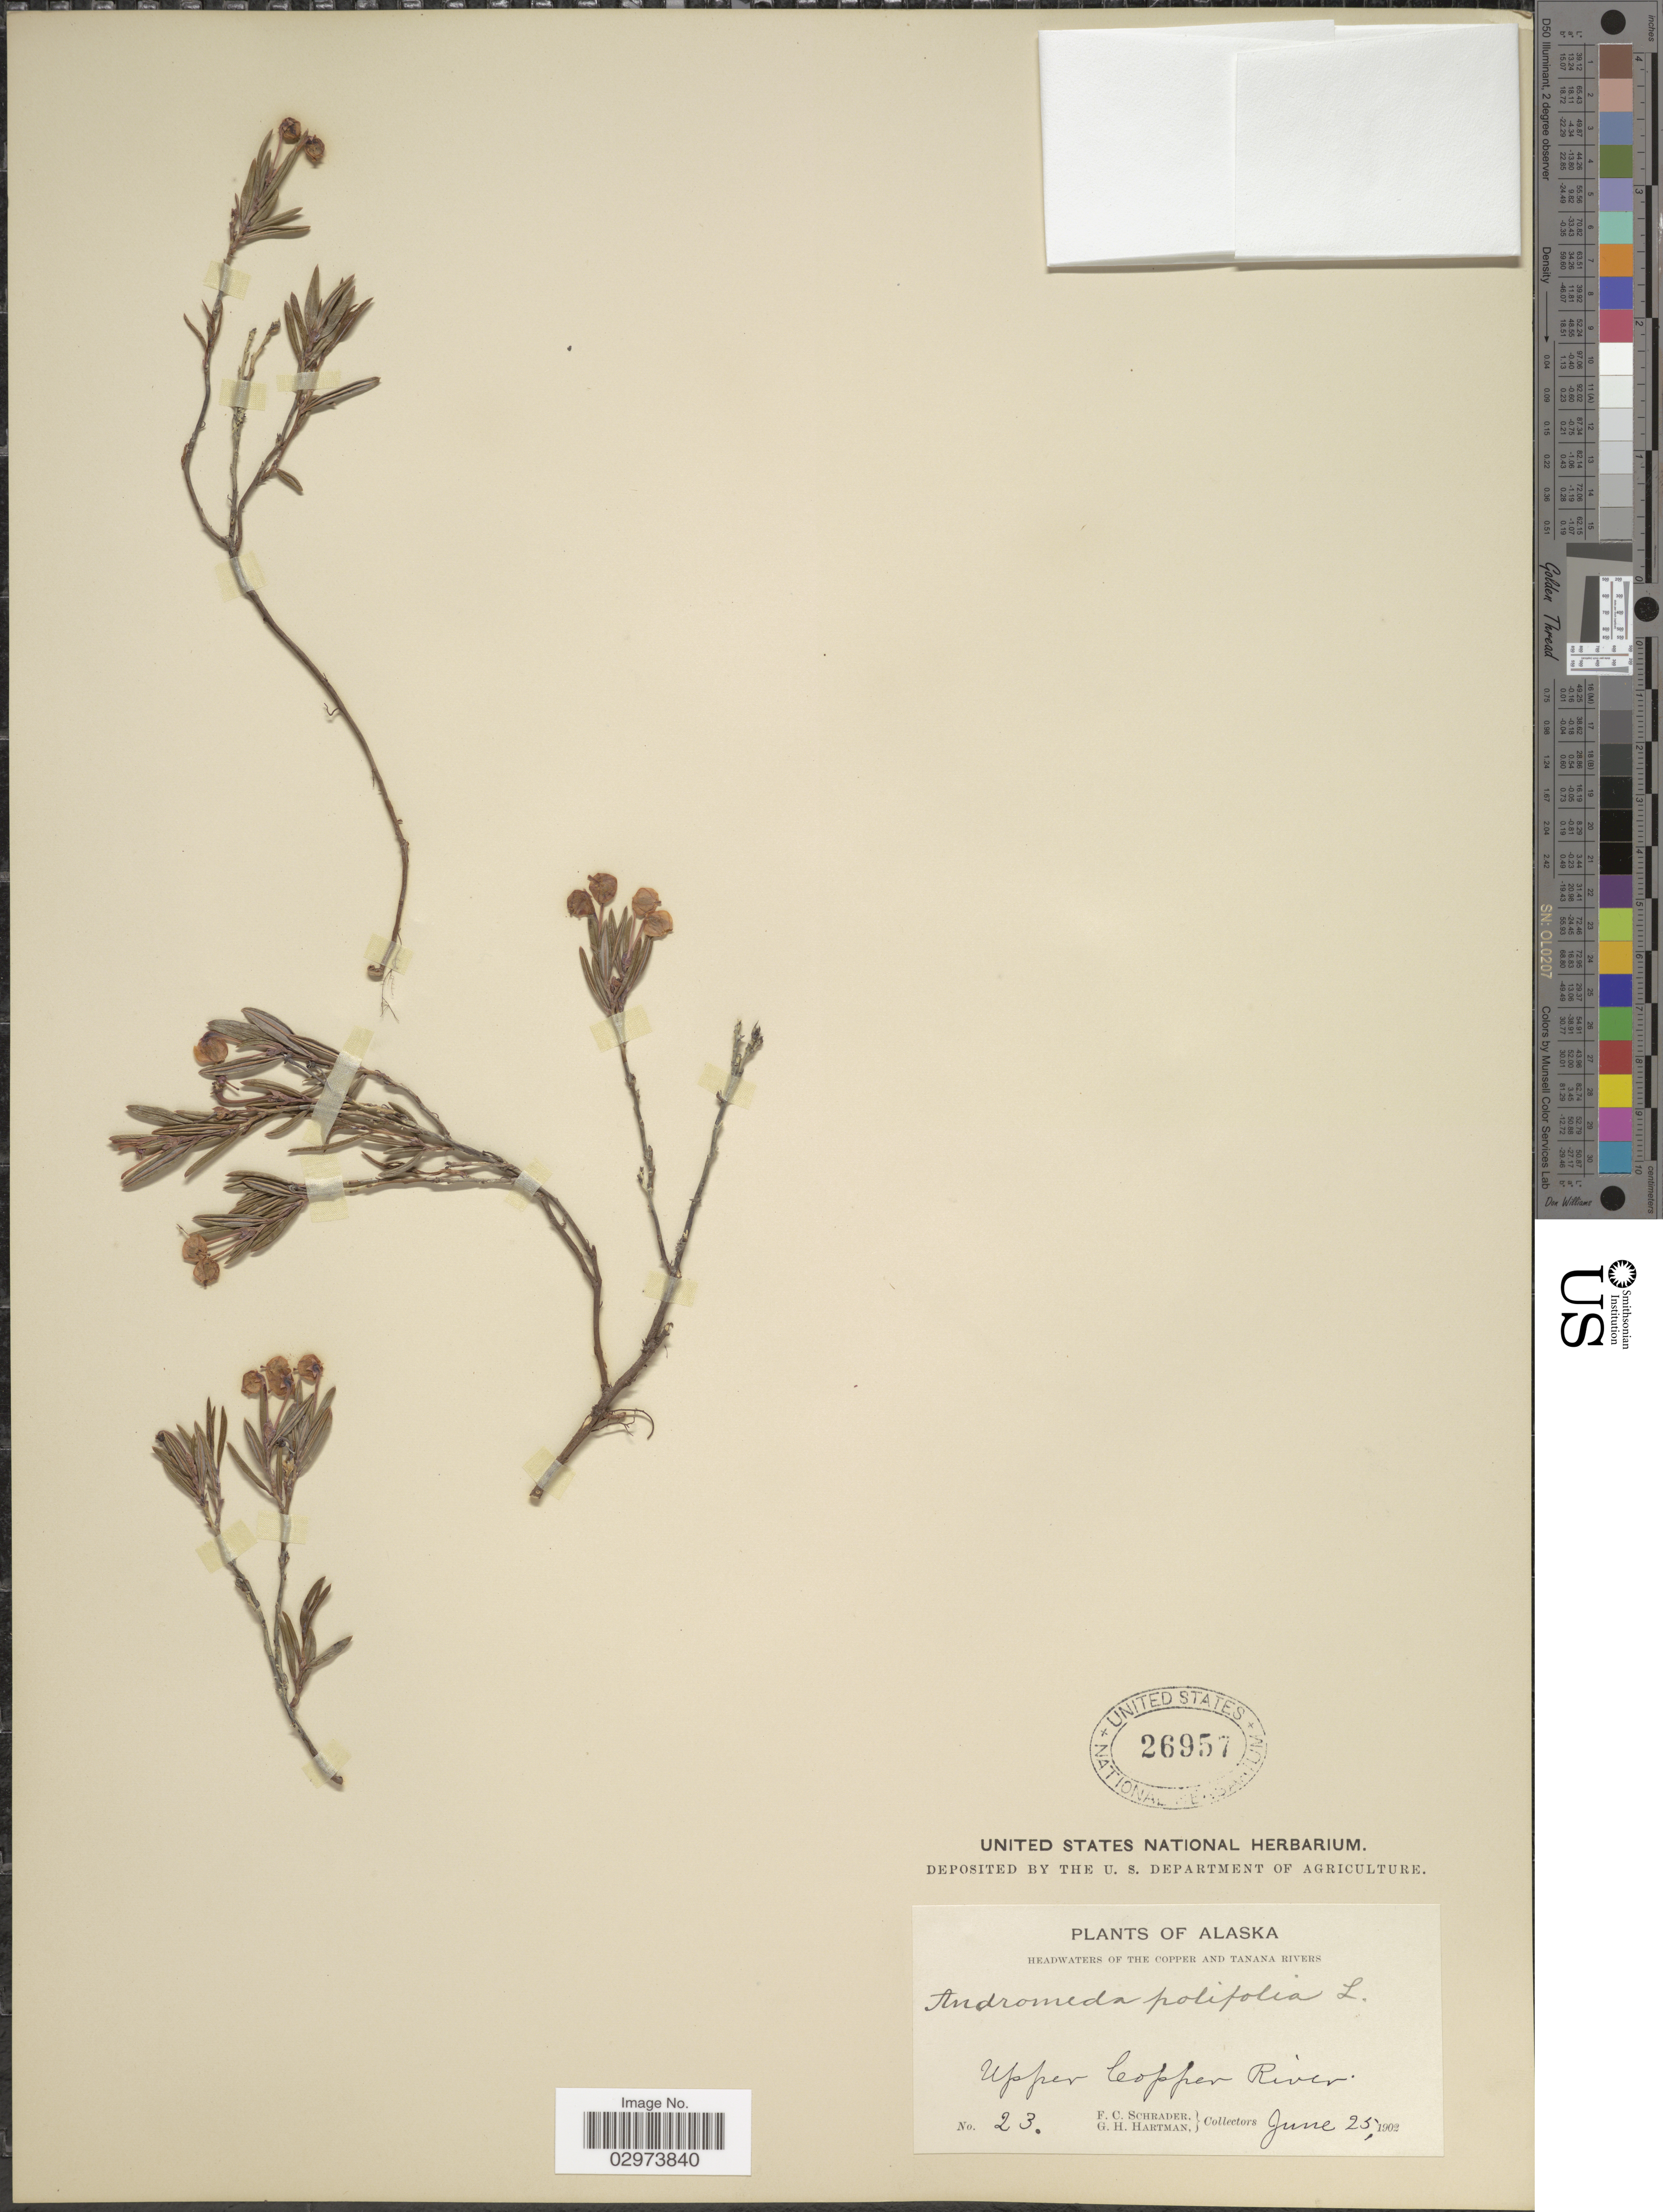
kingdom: Plantae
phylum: Tracheophyta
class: Magnoliopsida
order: Ericales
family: Ericaceae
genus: Andromeda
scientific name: Andromeda polifolia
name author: L.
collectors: F. C. Schrader & G. H. Hartman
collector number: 23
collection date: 1902-06-25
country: United States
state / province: Alaska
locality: Headwaters of the Copper and Tanana Rivers. Upper Copper River.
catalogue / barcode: US 26957